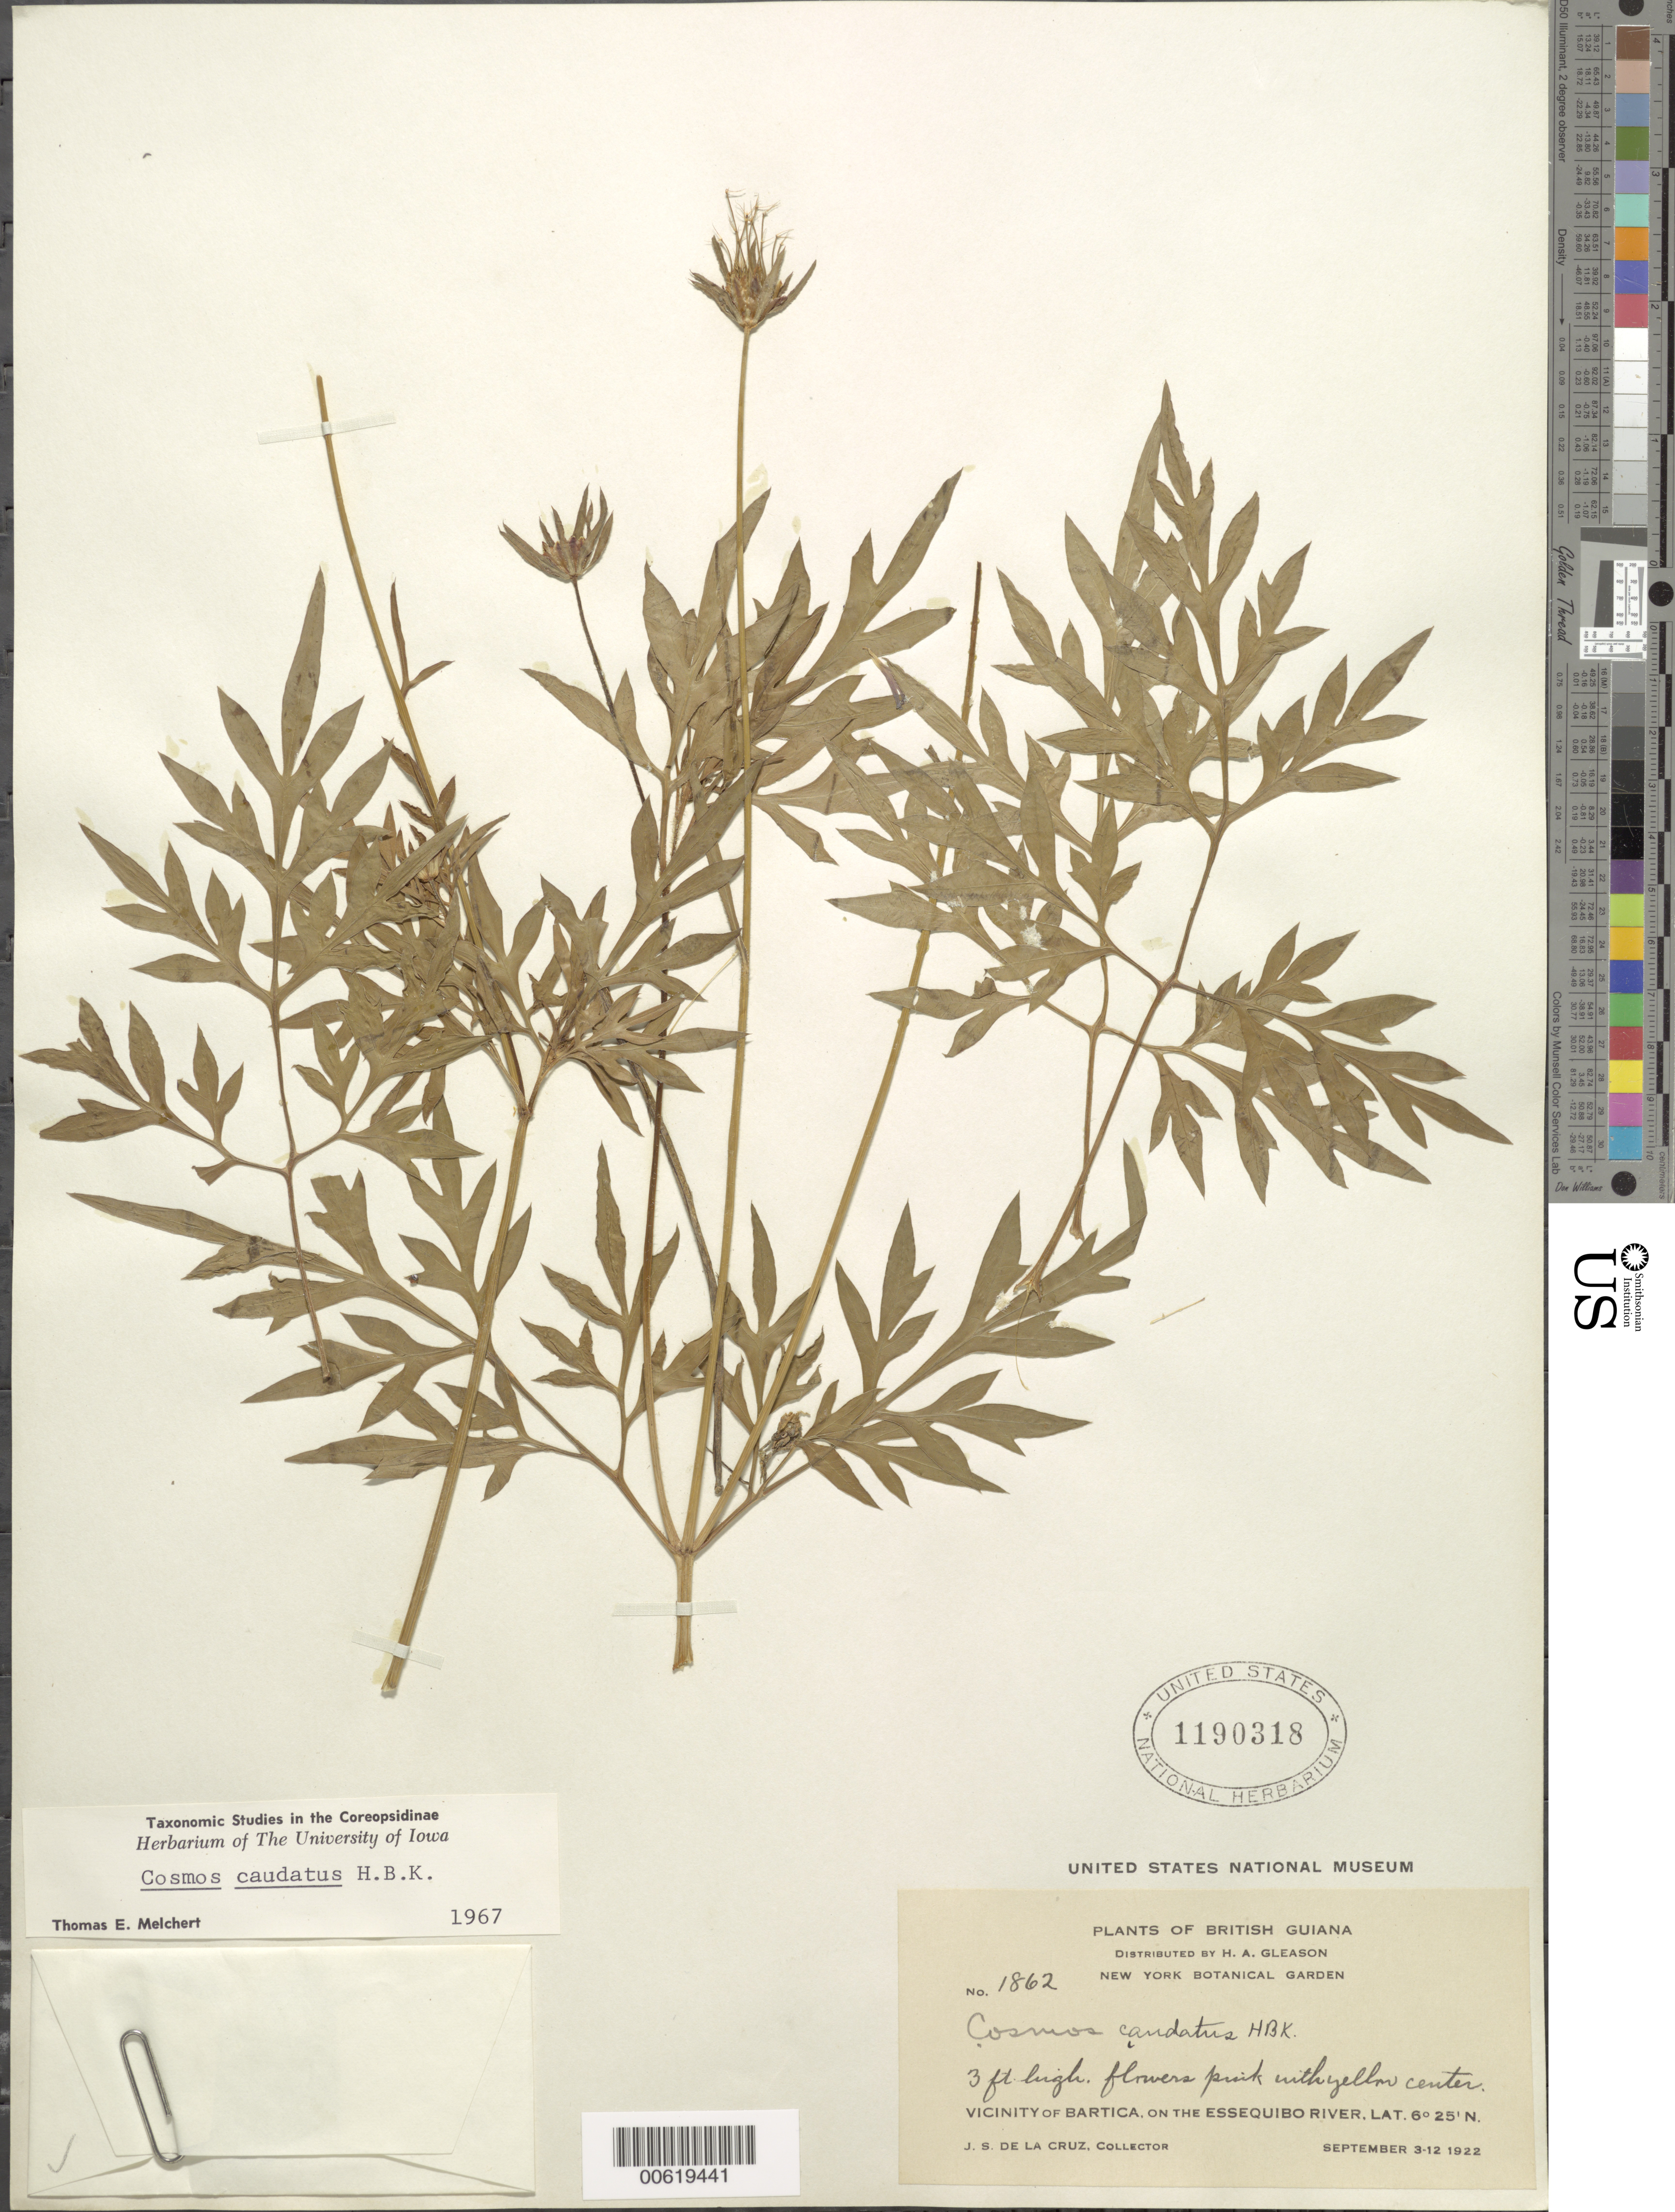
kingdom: Plantae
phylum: Tracheophyta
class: Magnoliopsida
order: Asterales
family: Asteraceae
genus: Cosmos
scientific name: Cosmos caudatus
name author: Kunth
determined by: Melchert, T. E.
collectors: J. S. de la Cruz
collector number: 1862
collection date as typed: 3-Sep-22 to 12-Sep-22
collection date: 1922-09-03/1922-09-12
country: Guyana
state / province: Cuyuni-Mazaruni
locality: Bartica, vic., on the Essequibo River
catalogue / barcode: US 1190318